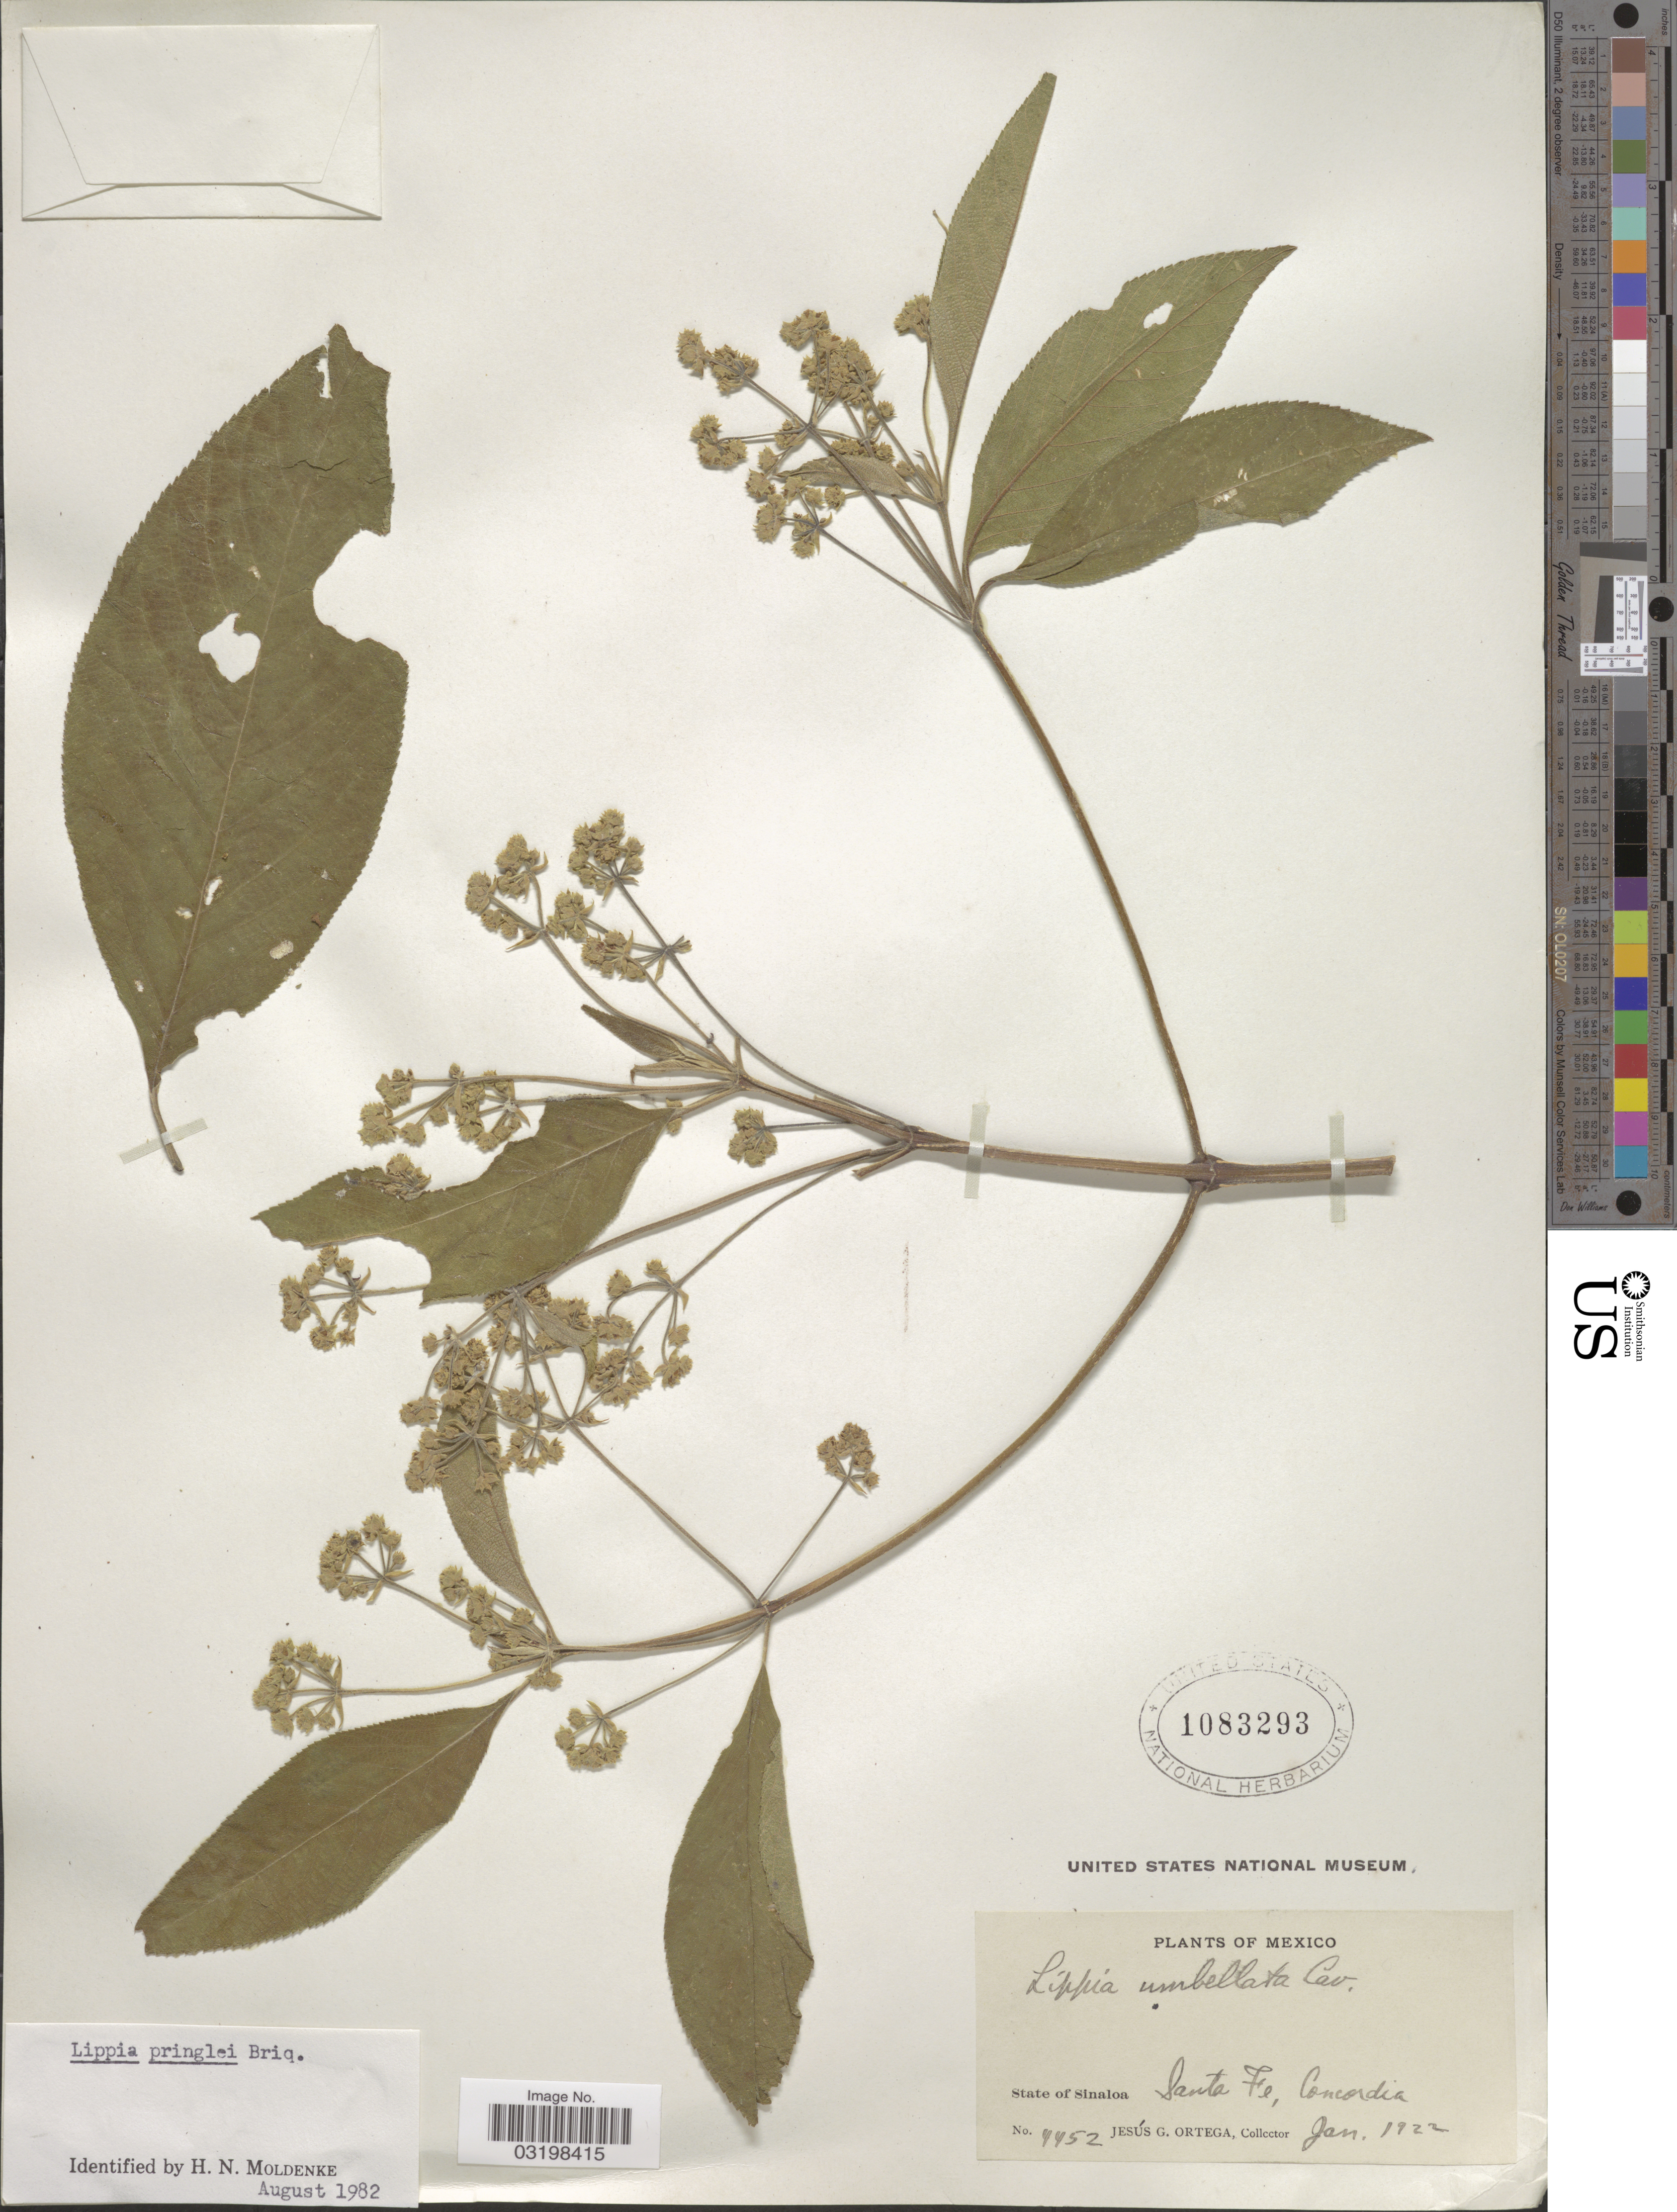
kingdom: Plantae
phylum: Tracheophyta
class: Magnoliopsida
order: Lamiales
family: Verbenaceae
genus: Lippia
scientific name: Lippia umbellata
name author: Cav.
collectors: J. Ortega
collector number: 4452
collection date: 1922-01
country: Mexico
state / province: Sinaloa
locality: Santa Fe, Concordia.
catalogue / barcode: US 1083293